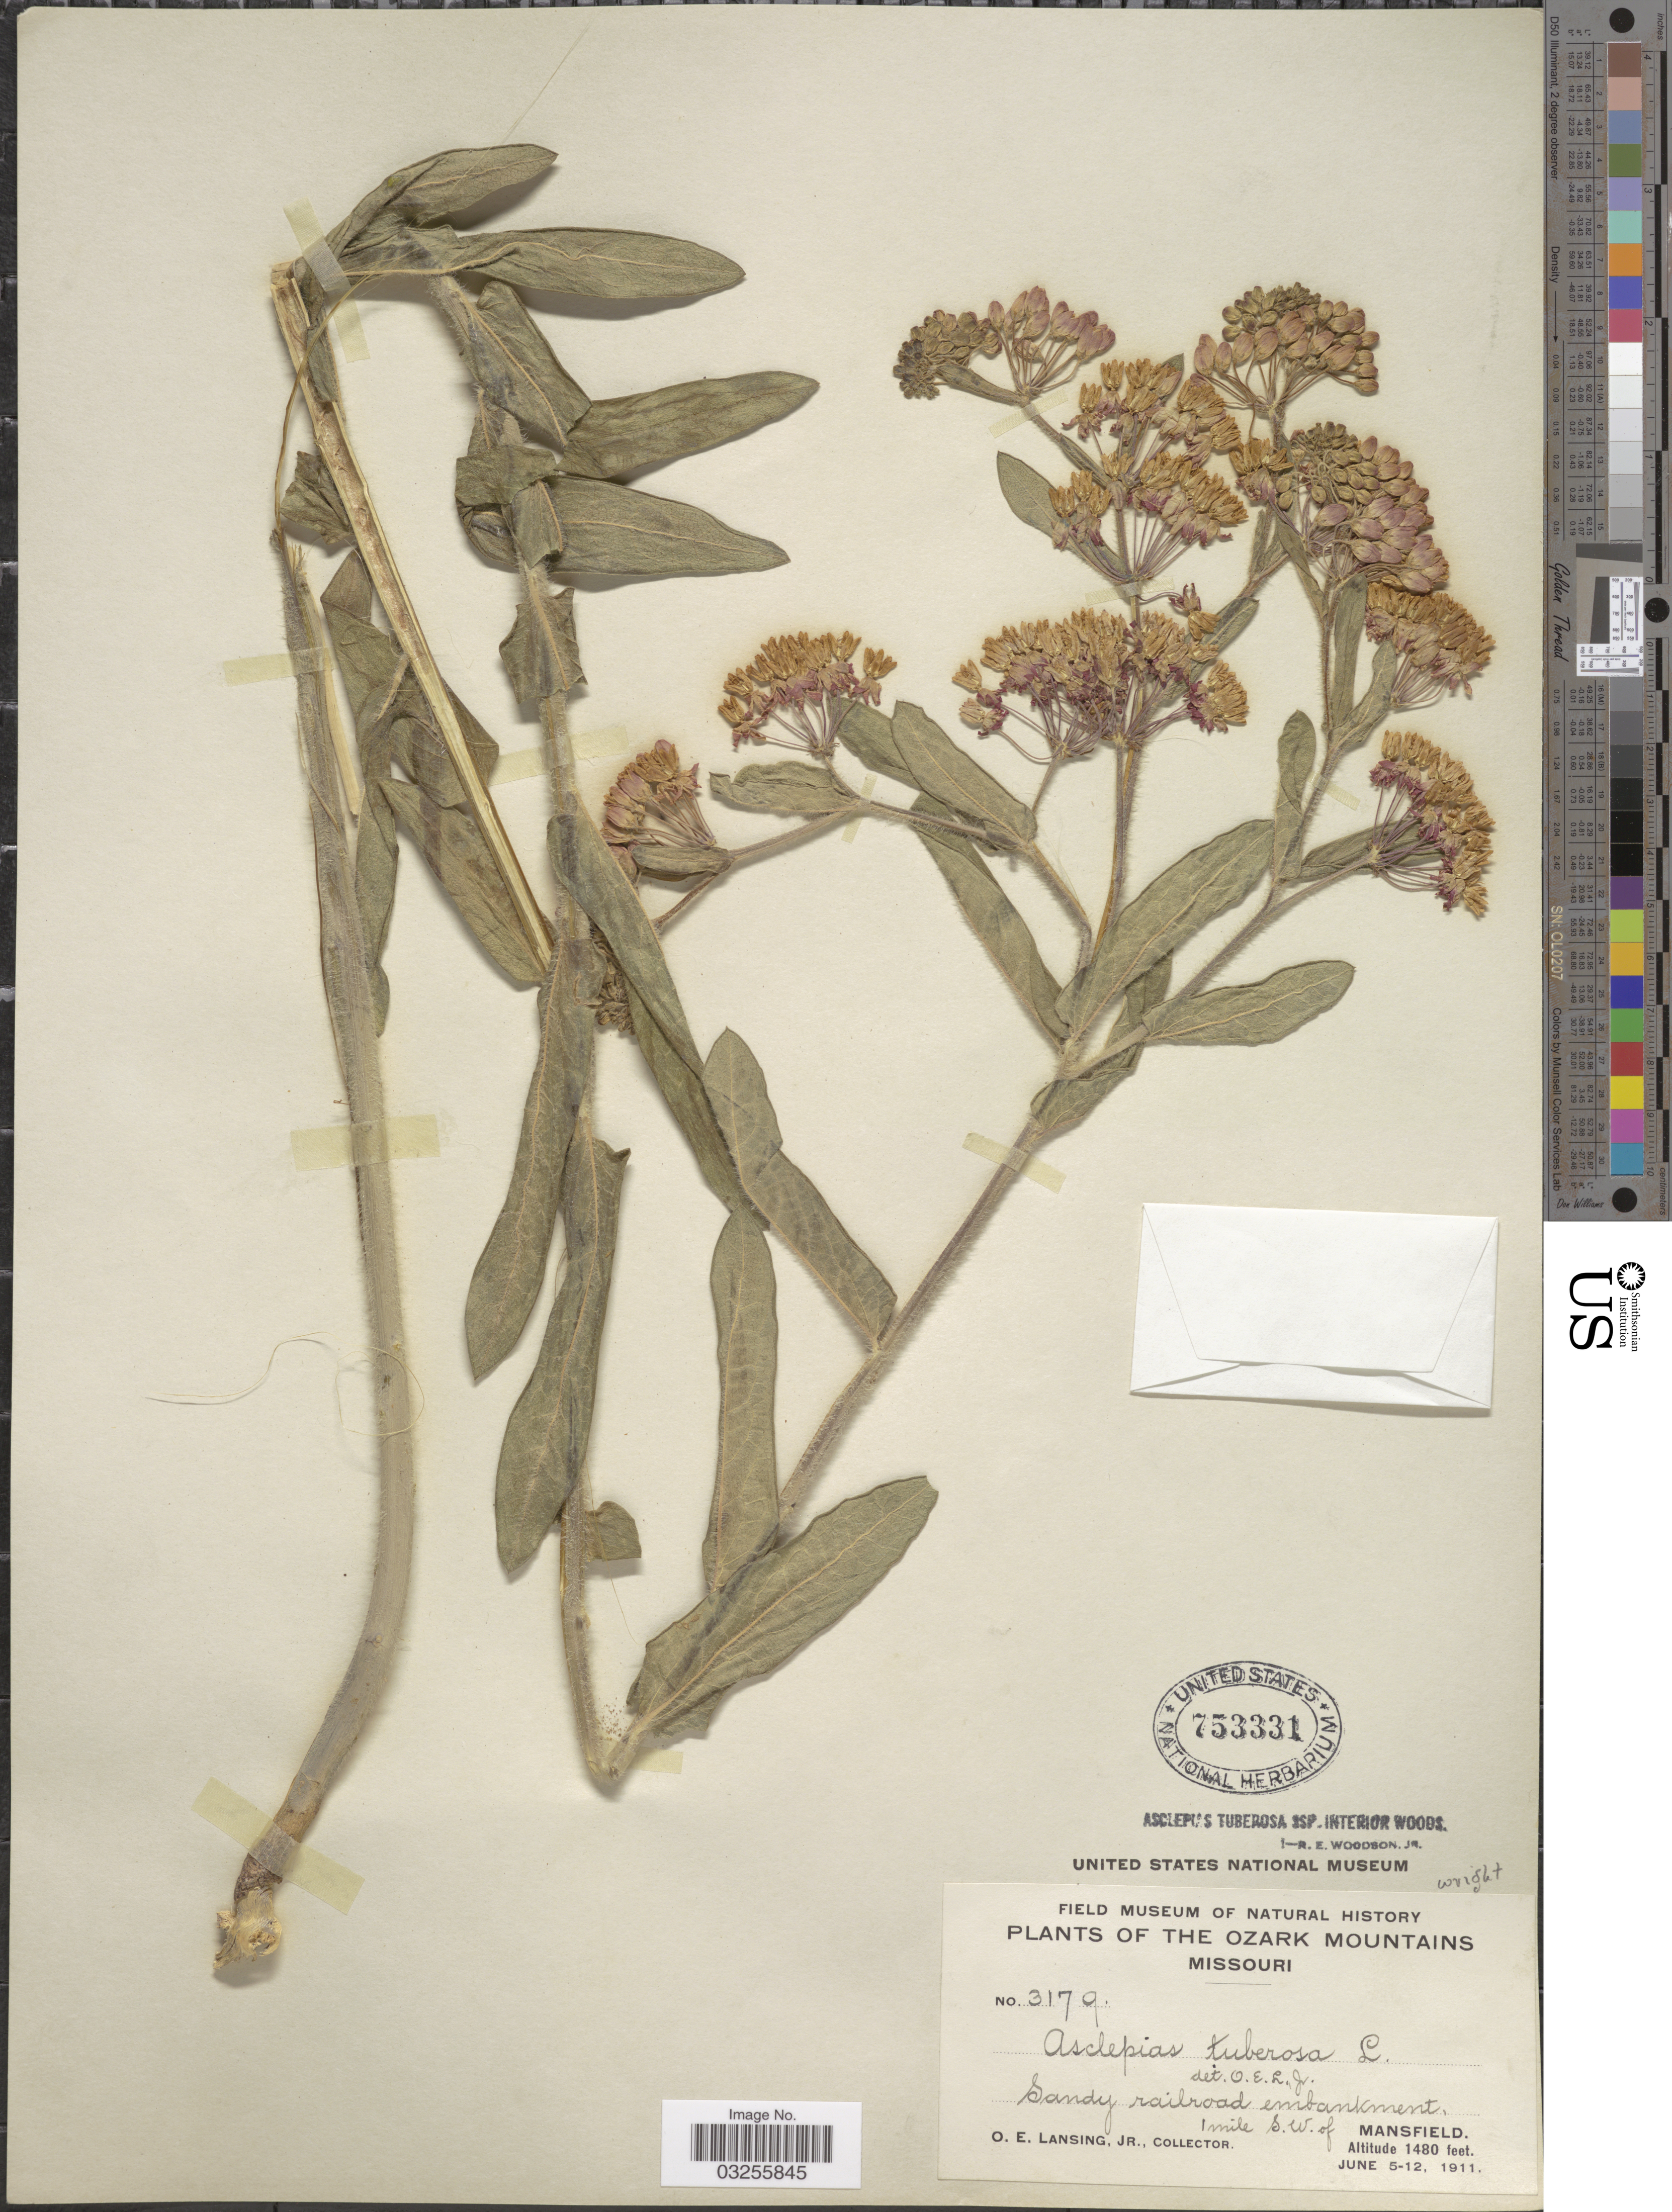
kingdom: Plantae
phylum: Tracheophyta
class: Magnoliopsida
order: Gentianales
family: Apocynaceae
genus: Asclepias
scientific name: Asclepias tuberosa subsp. interior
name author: Woodson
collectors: O. Lansing Jr.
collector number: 3179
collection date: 1911-06-05/1911-06-12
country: United States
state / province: Missouri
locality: The Ozark Mountains. Sandy railroad embankment, 1 mile S.W. of Mansfield.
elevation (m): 451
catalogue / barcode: US 753331